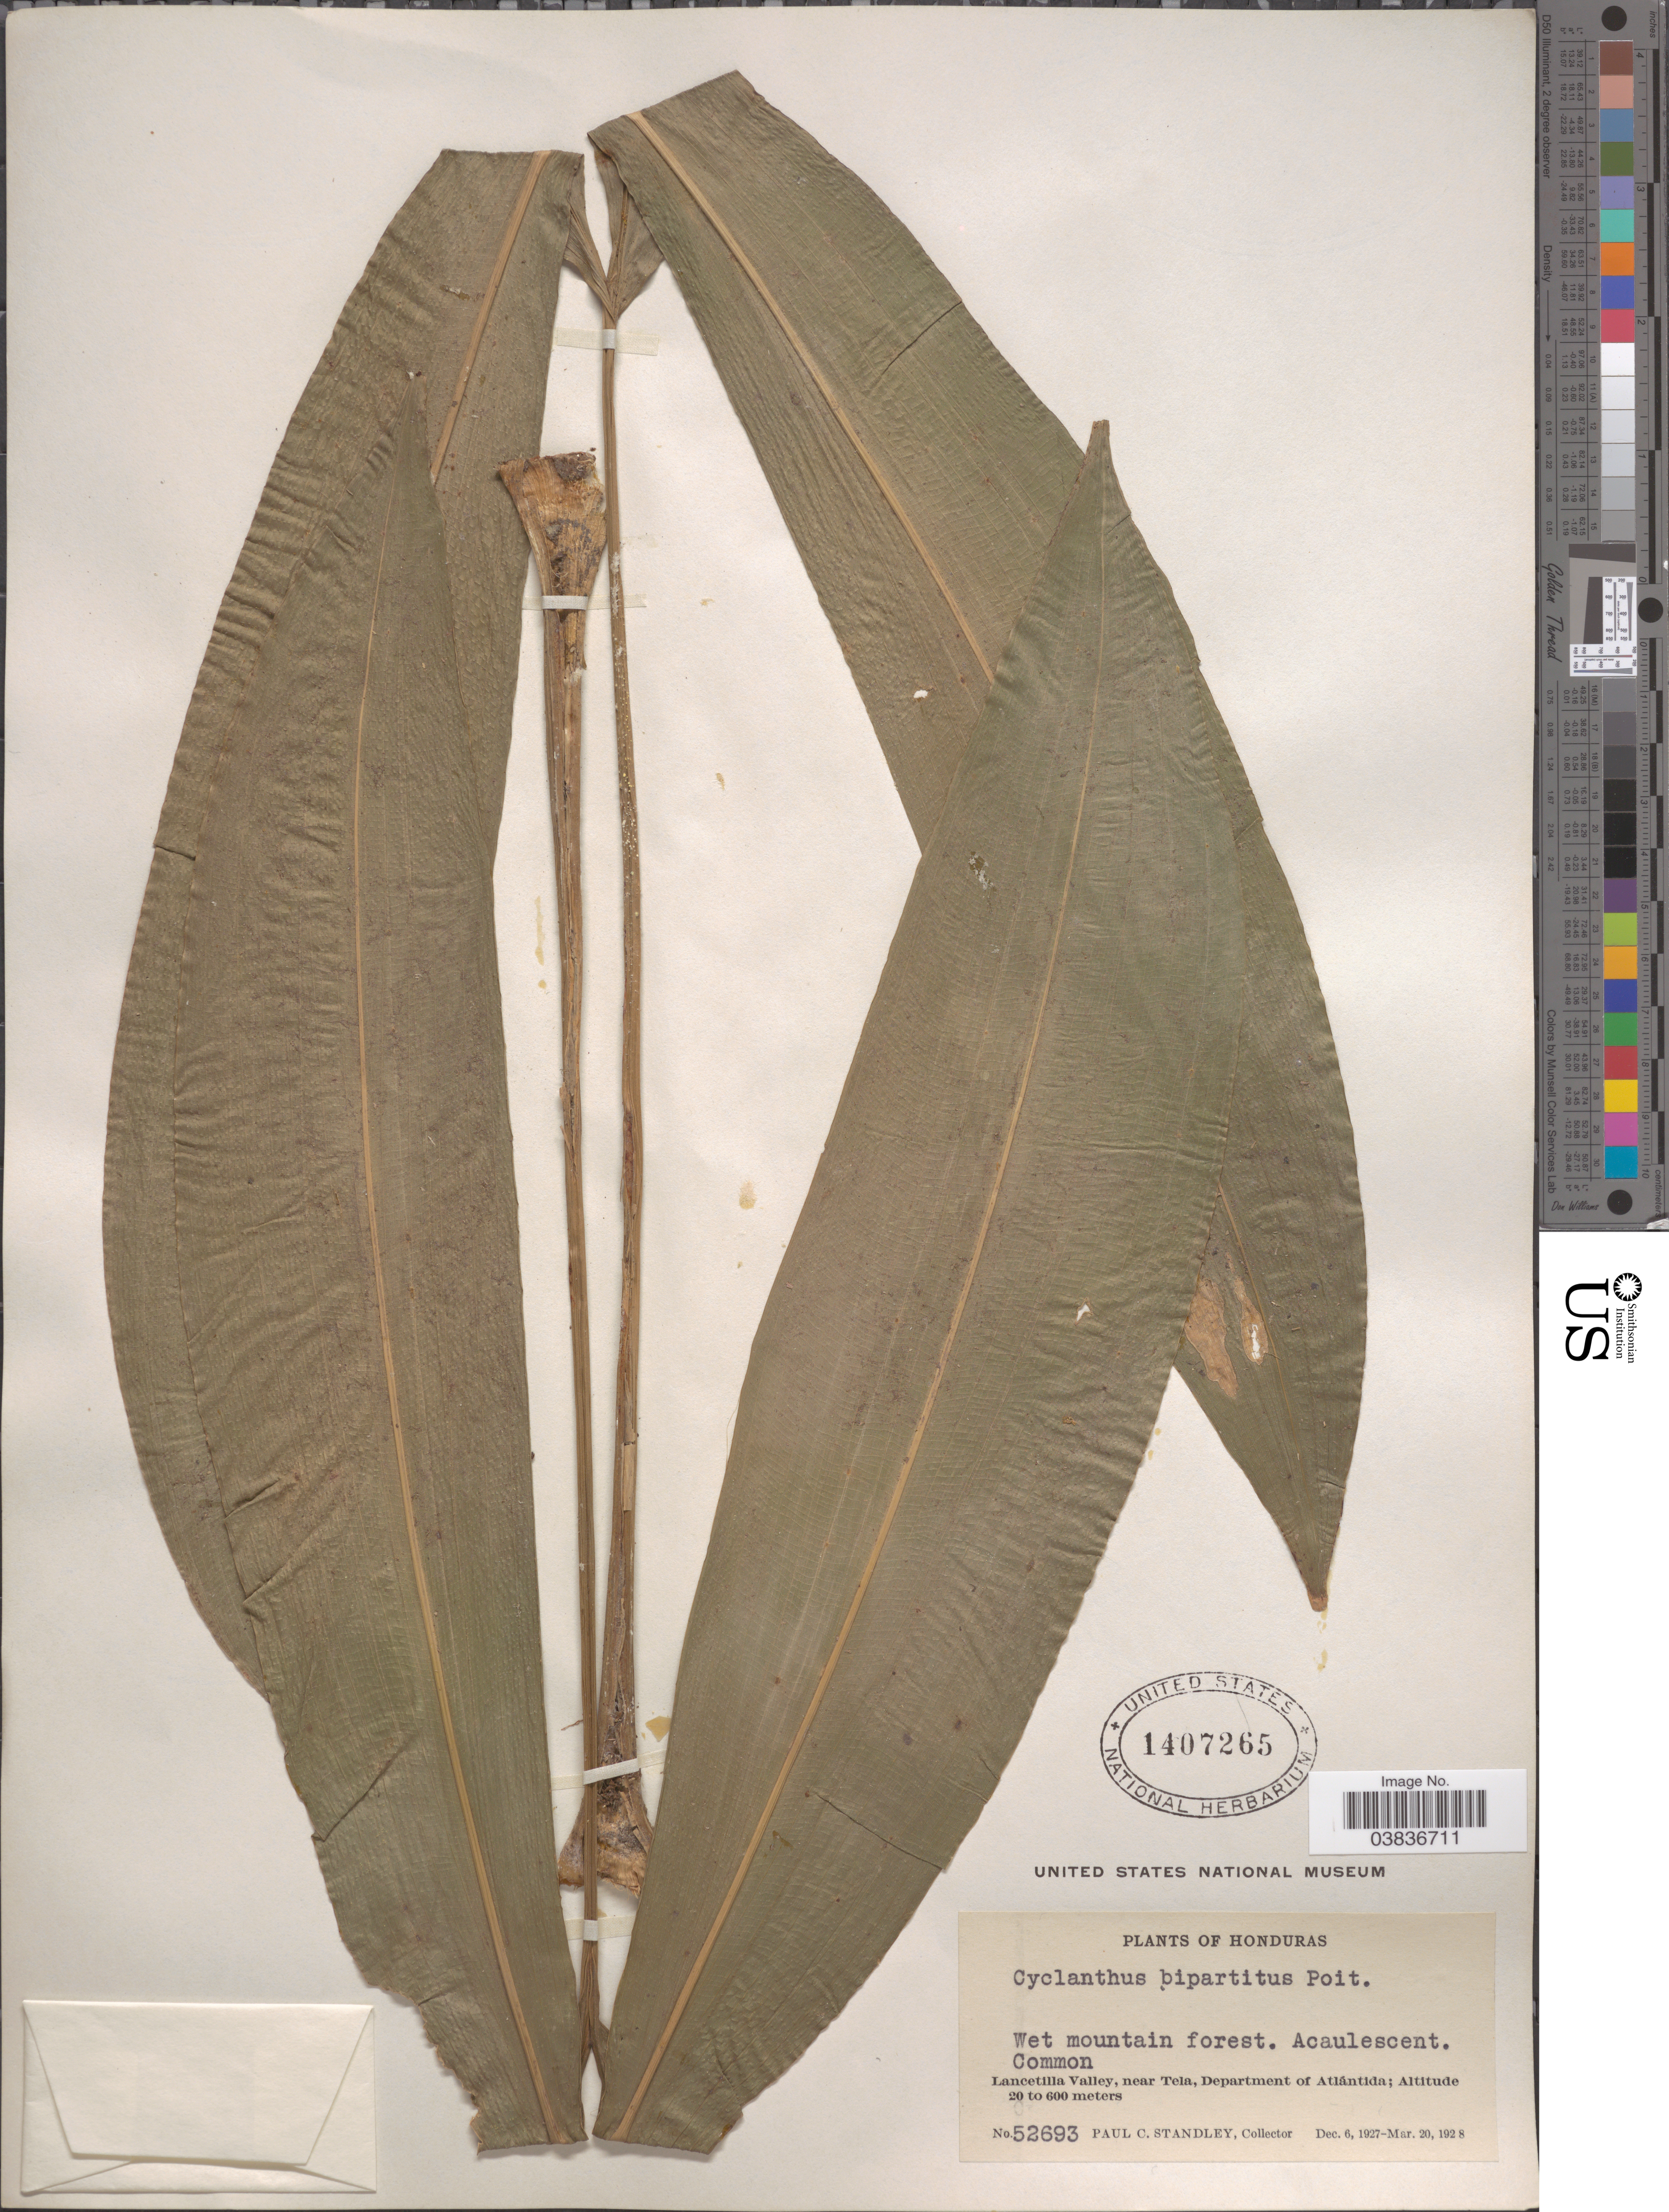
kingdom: Plantae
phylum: Tracheophyta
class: Liliopsida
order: Pandanales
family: Cyclanthaceae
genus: Cyclanthus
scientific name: Cyclanthus bipartitus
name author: Poit. ex A. Rich.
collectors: P. C. Standley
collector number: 52693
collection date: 1927-12-06/1928-03-20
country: Honduras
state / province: Atlantida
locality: Lancetilla Valley, near Tela, Department of Atlántida.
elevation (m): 20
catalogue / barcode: US 1407265